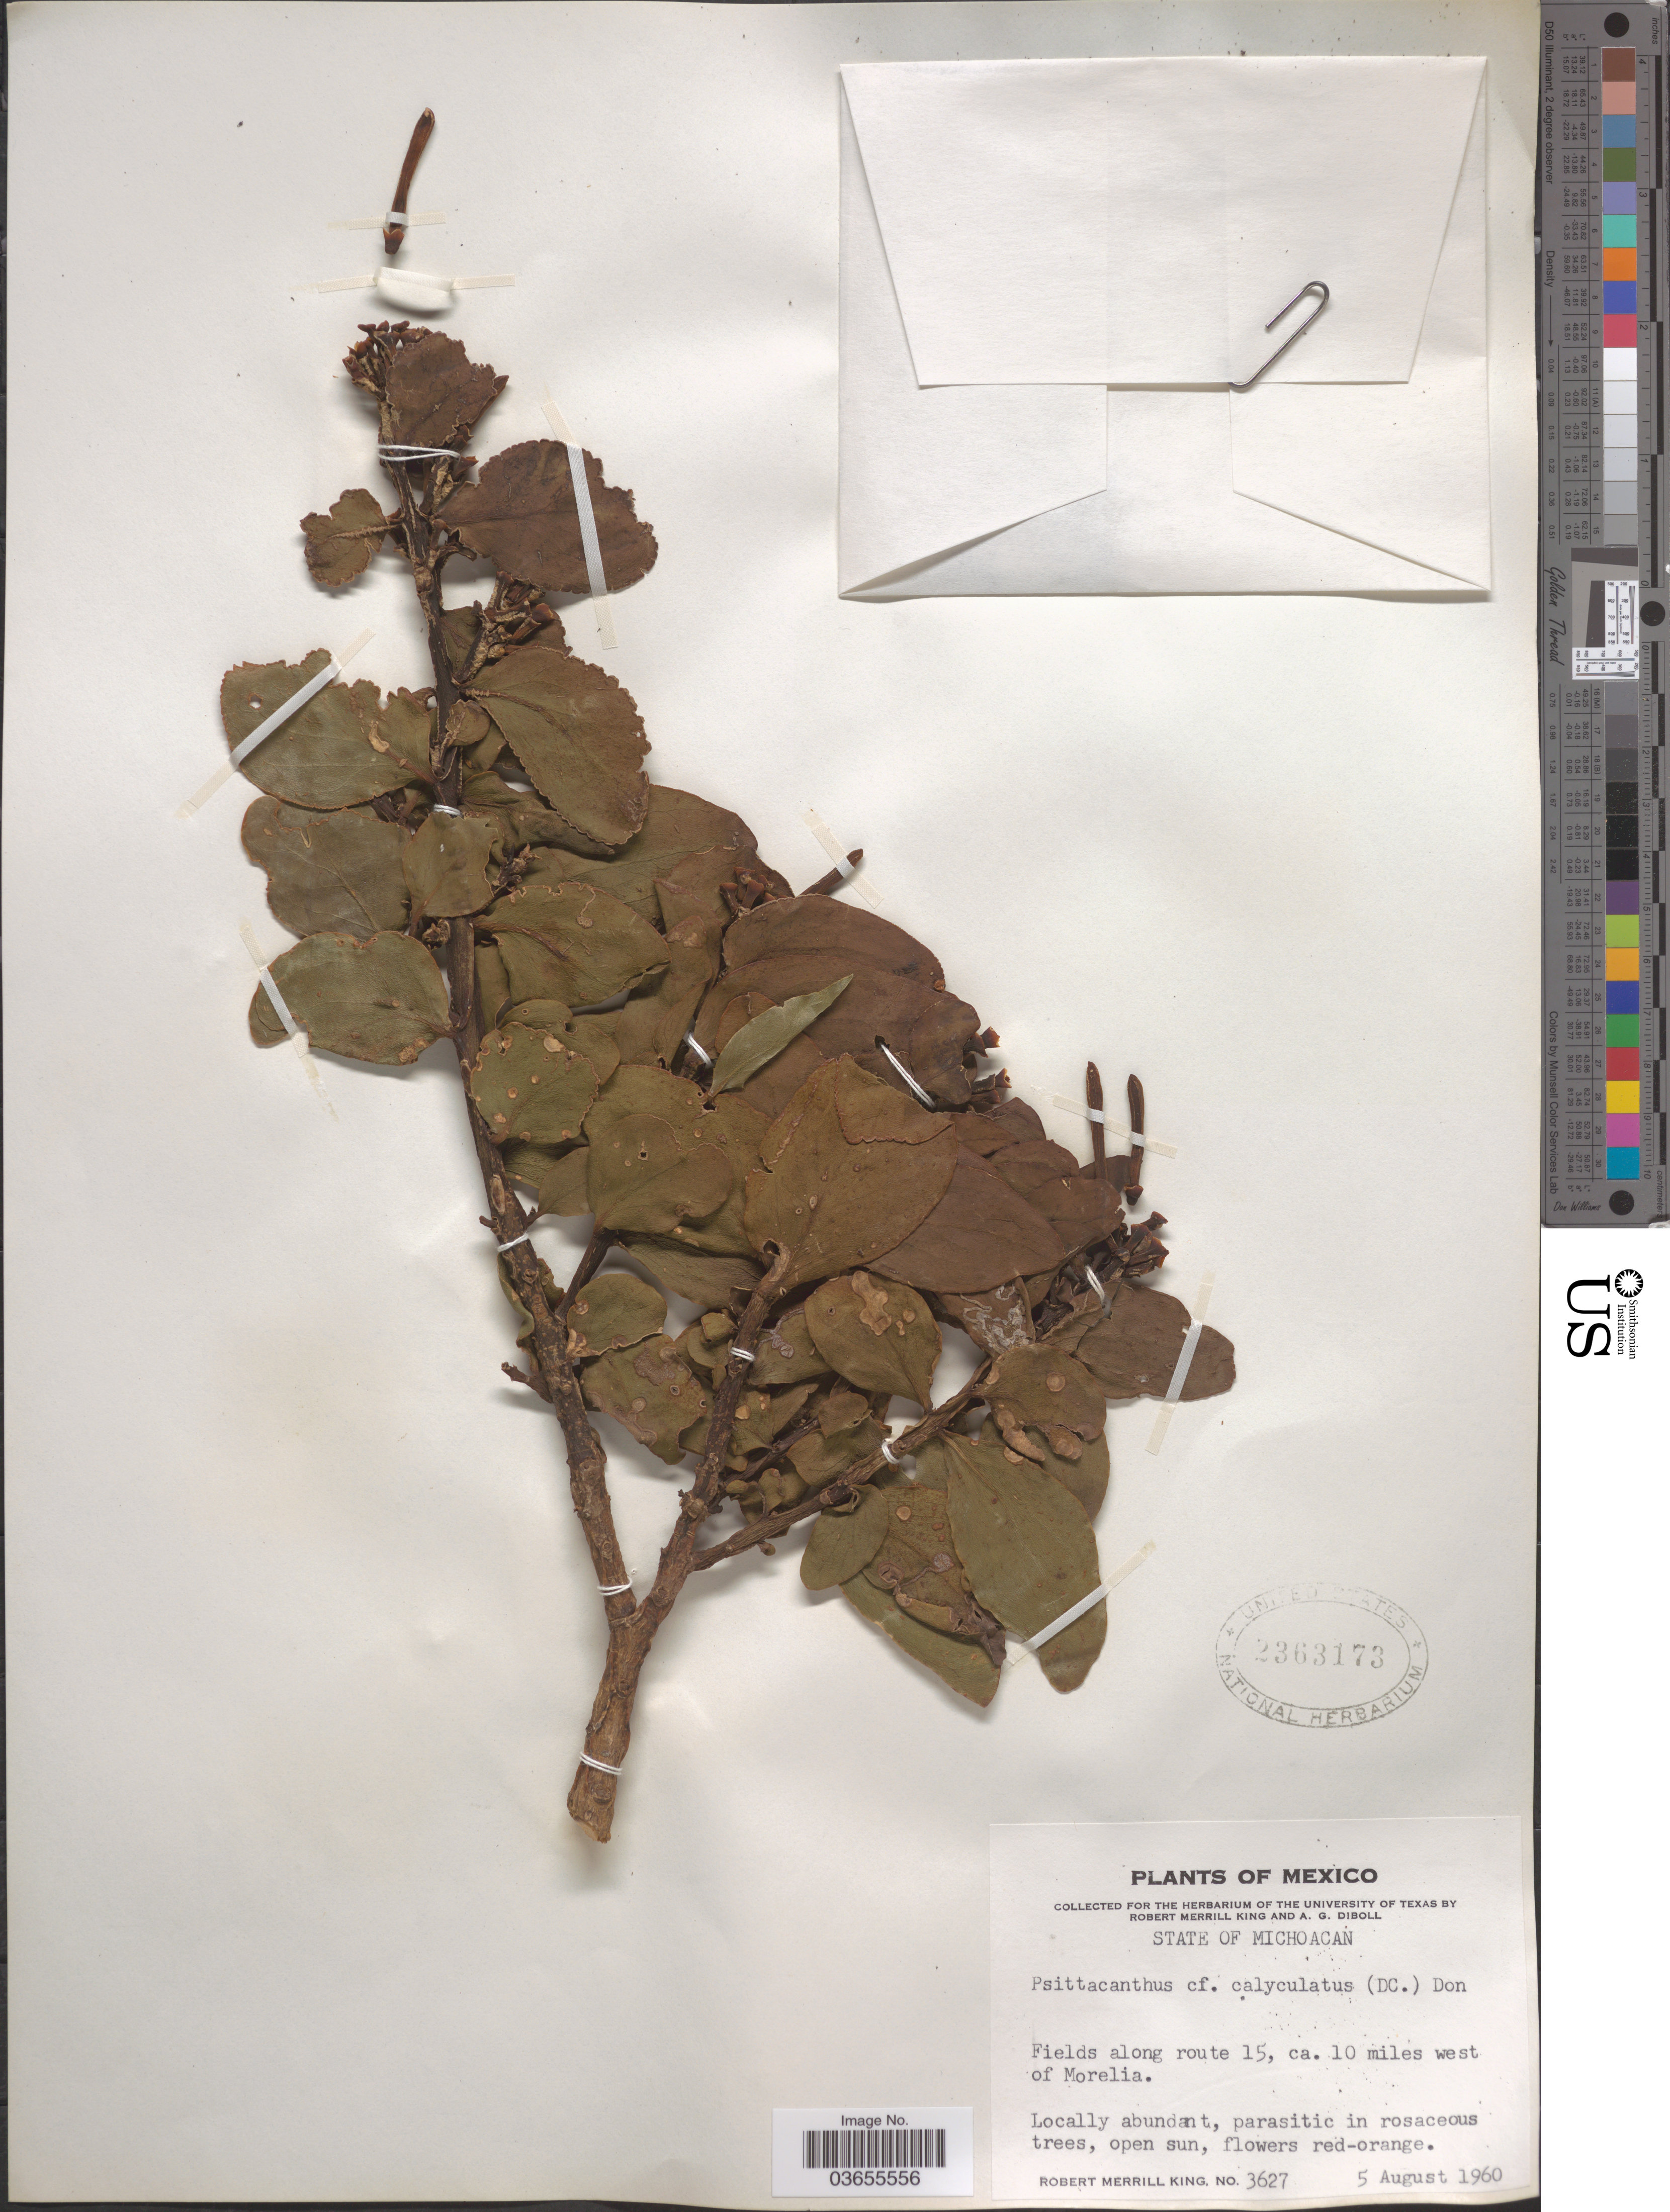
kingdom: Plantae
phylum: Tracheophyta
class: Magnoliopsida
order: Santalales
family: Loranthaceae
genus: Psittacanthus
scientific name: Psittacanthus calyculatus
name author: (DC.) G. Don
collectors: R. M. King & A. Diboll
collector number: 3627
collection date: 1960-08-05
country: Mexico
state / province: Michoacán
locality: Fields along route 15, ca. 10 miles west of Morelia.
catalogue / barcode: US 2363173